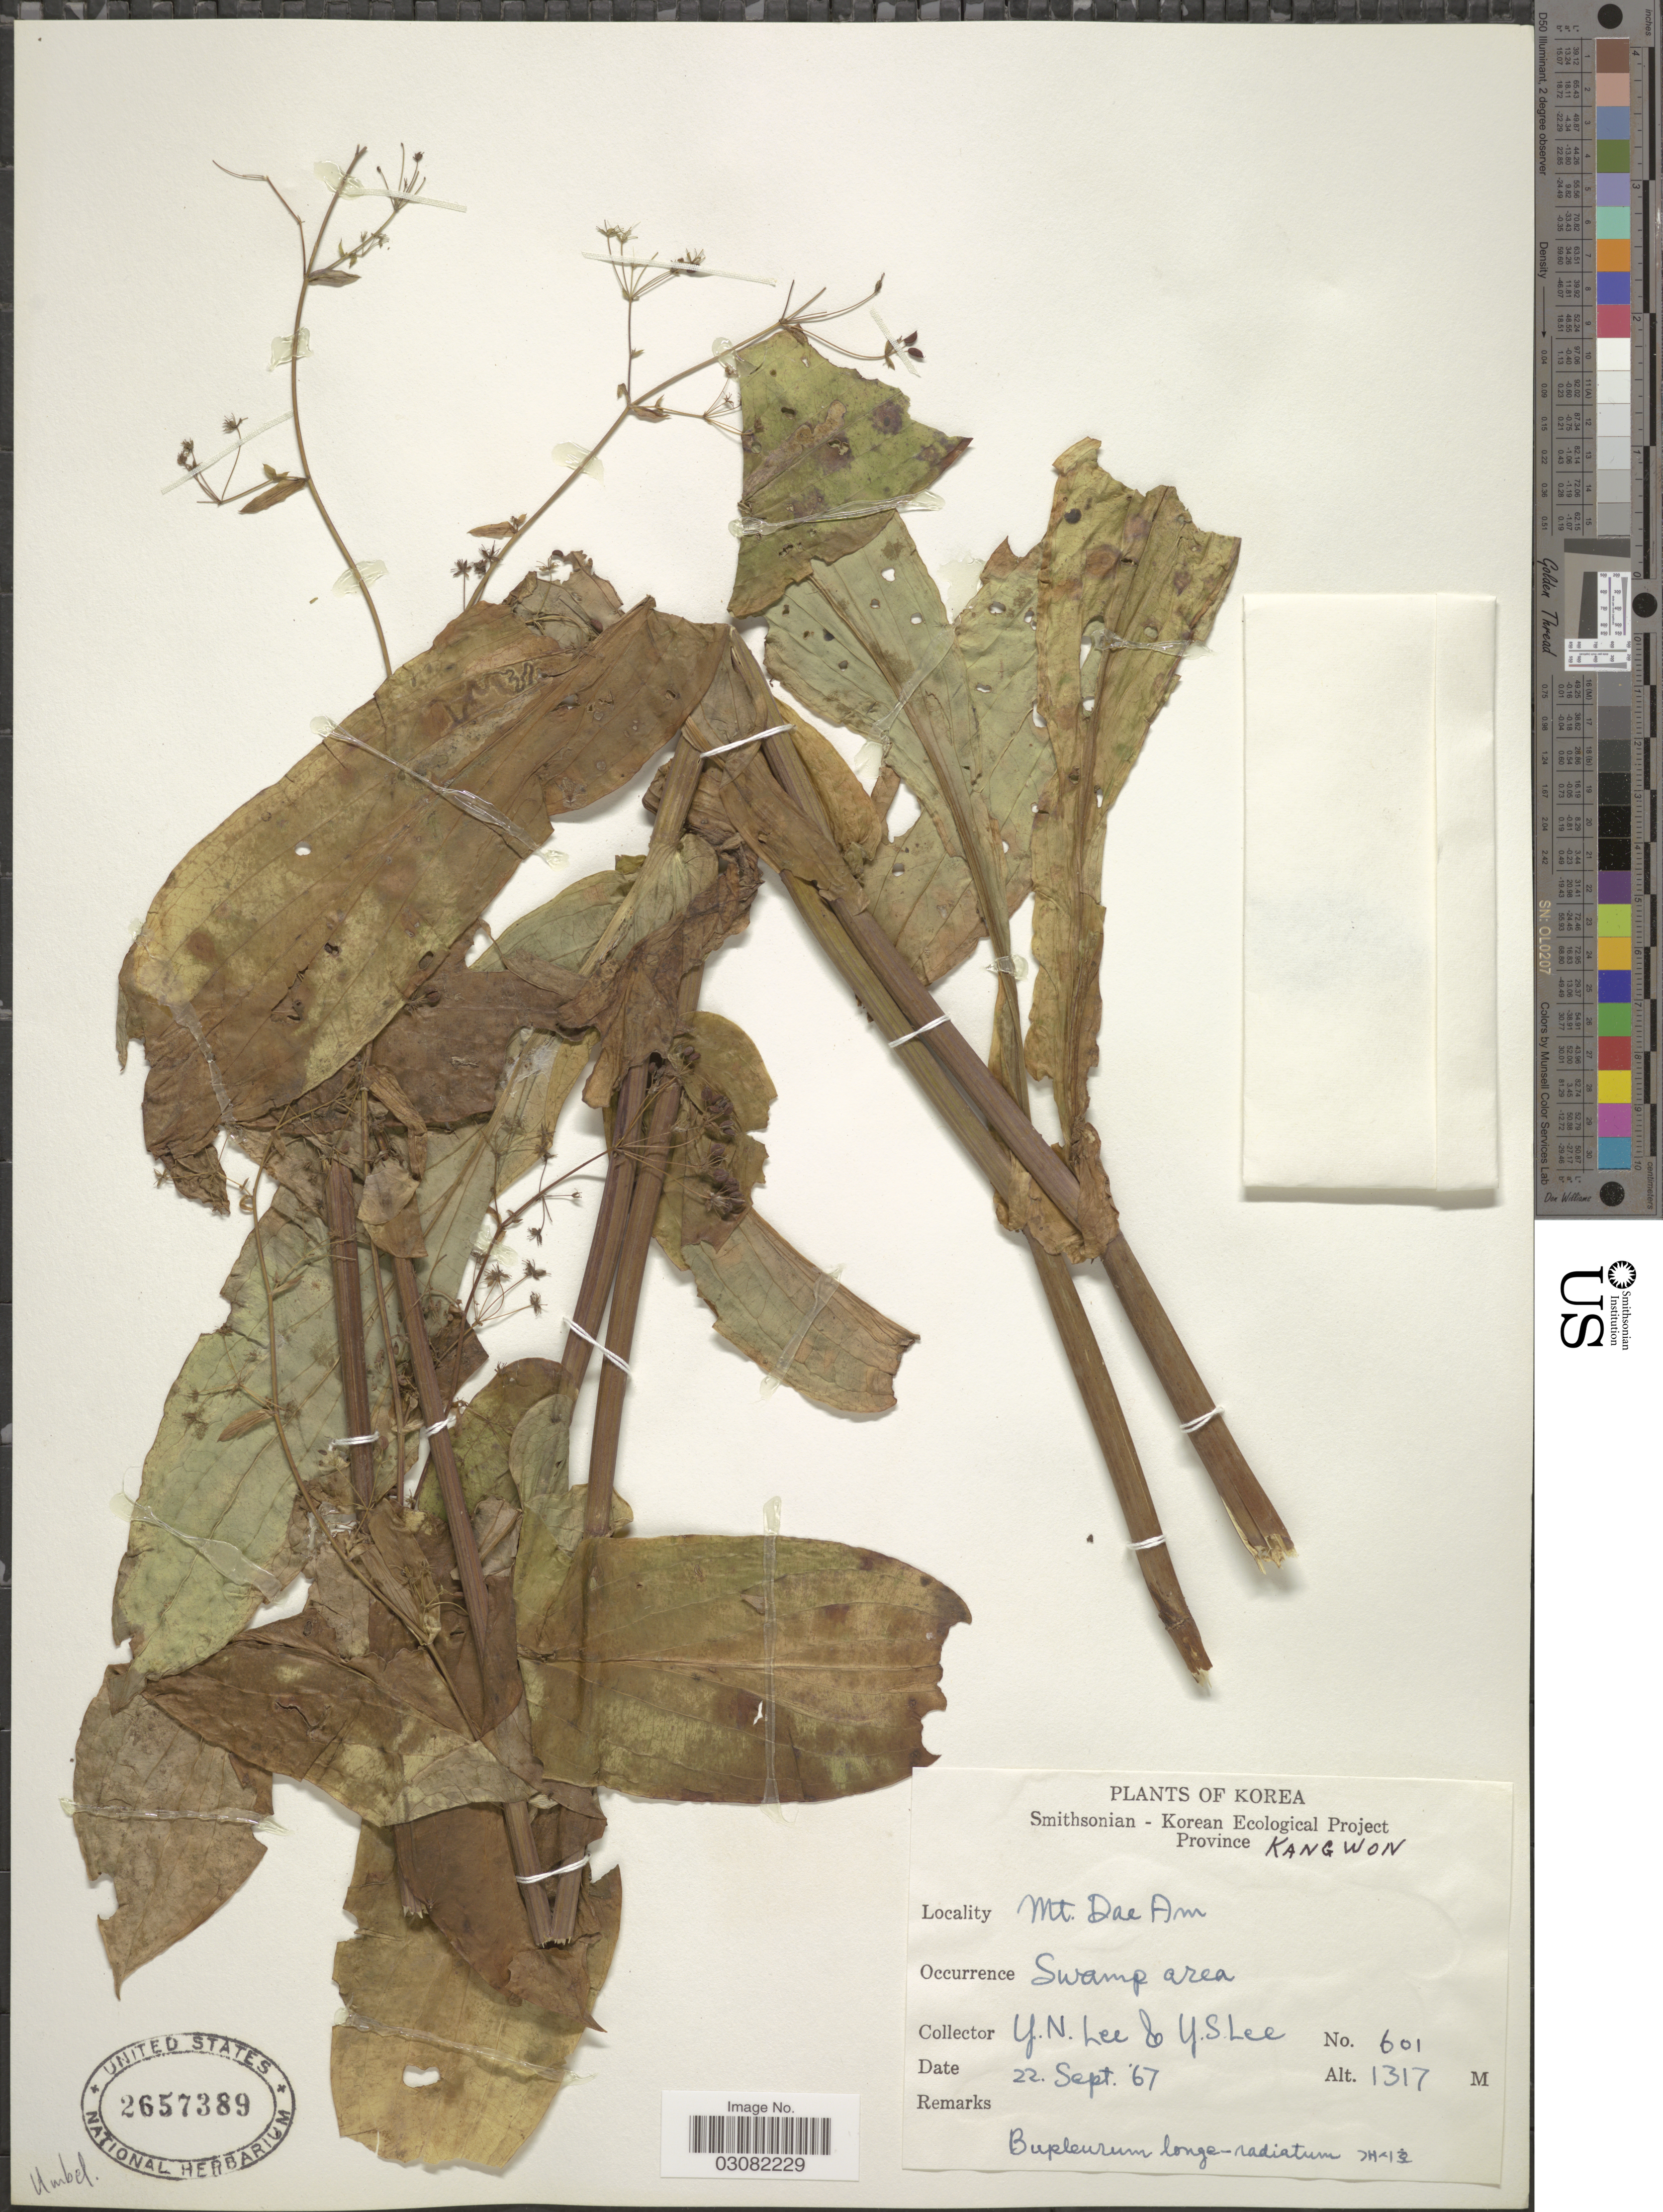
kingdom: Plantae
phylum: Tracheophyta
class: Magnoliopsida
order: Apiales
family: Apiaceae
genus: Bupleurum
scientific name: Bupleurum longiradiatum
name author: Turcz.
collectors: Y. N. Lee & Y. S. Lee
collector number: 601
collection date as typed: Transcribed d/m/y: 22/9/67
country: South Korea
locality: Mt. Dae Am, Swamp area.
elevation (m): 1317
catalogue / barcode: US 2657389